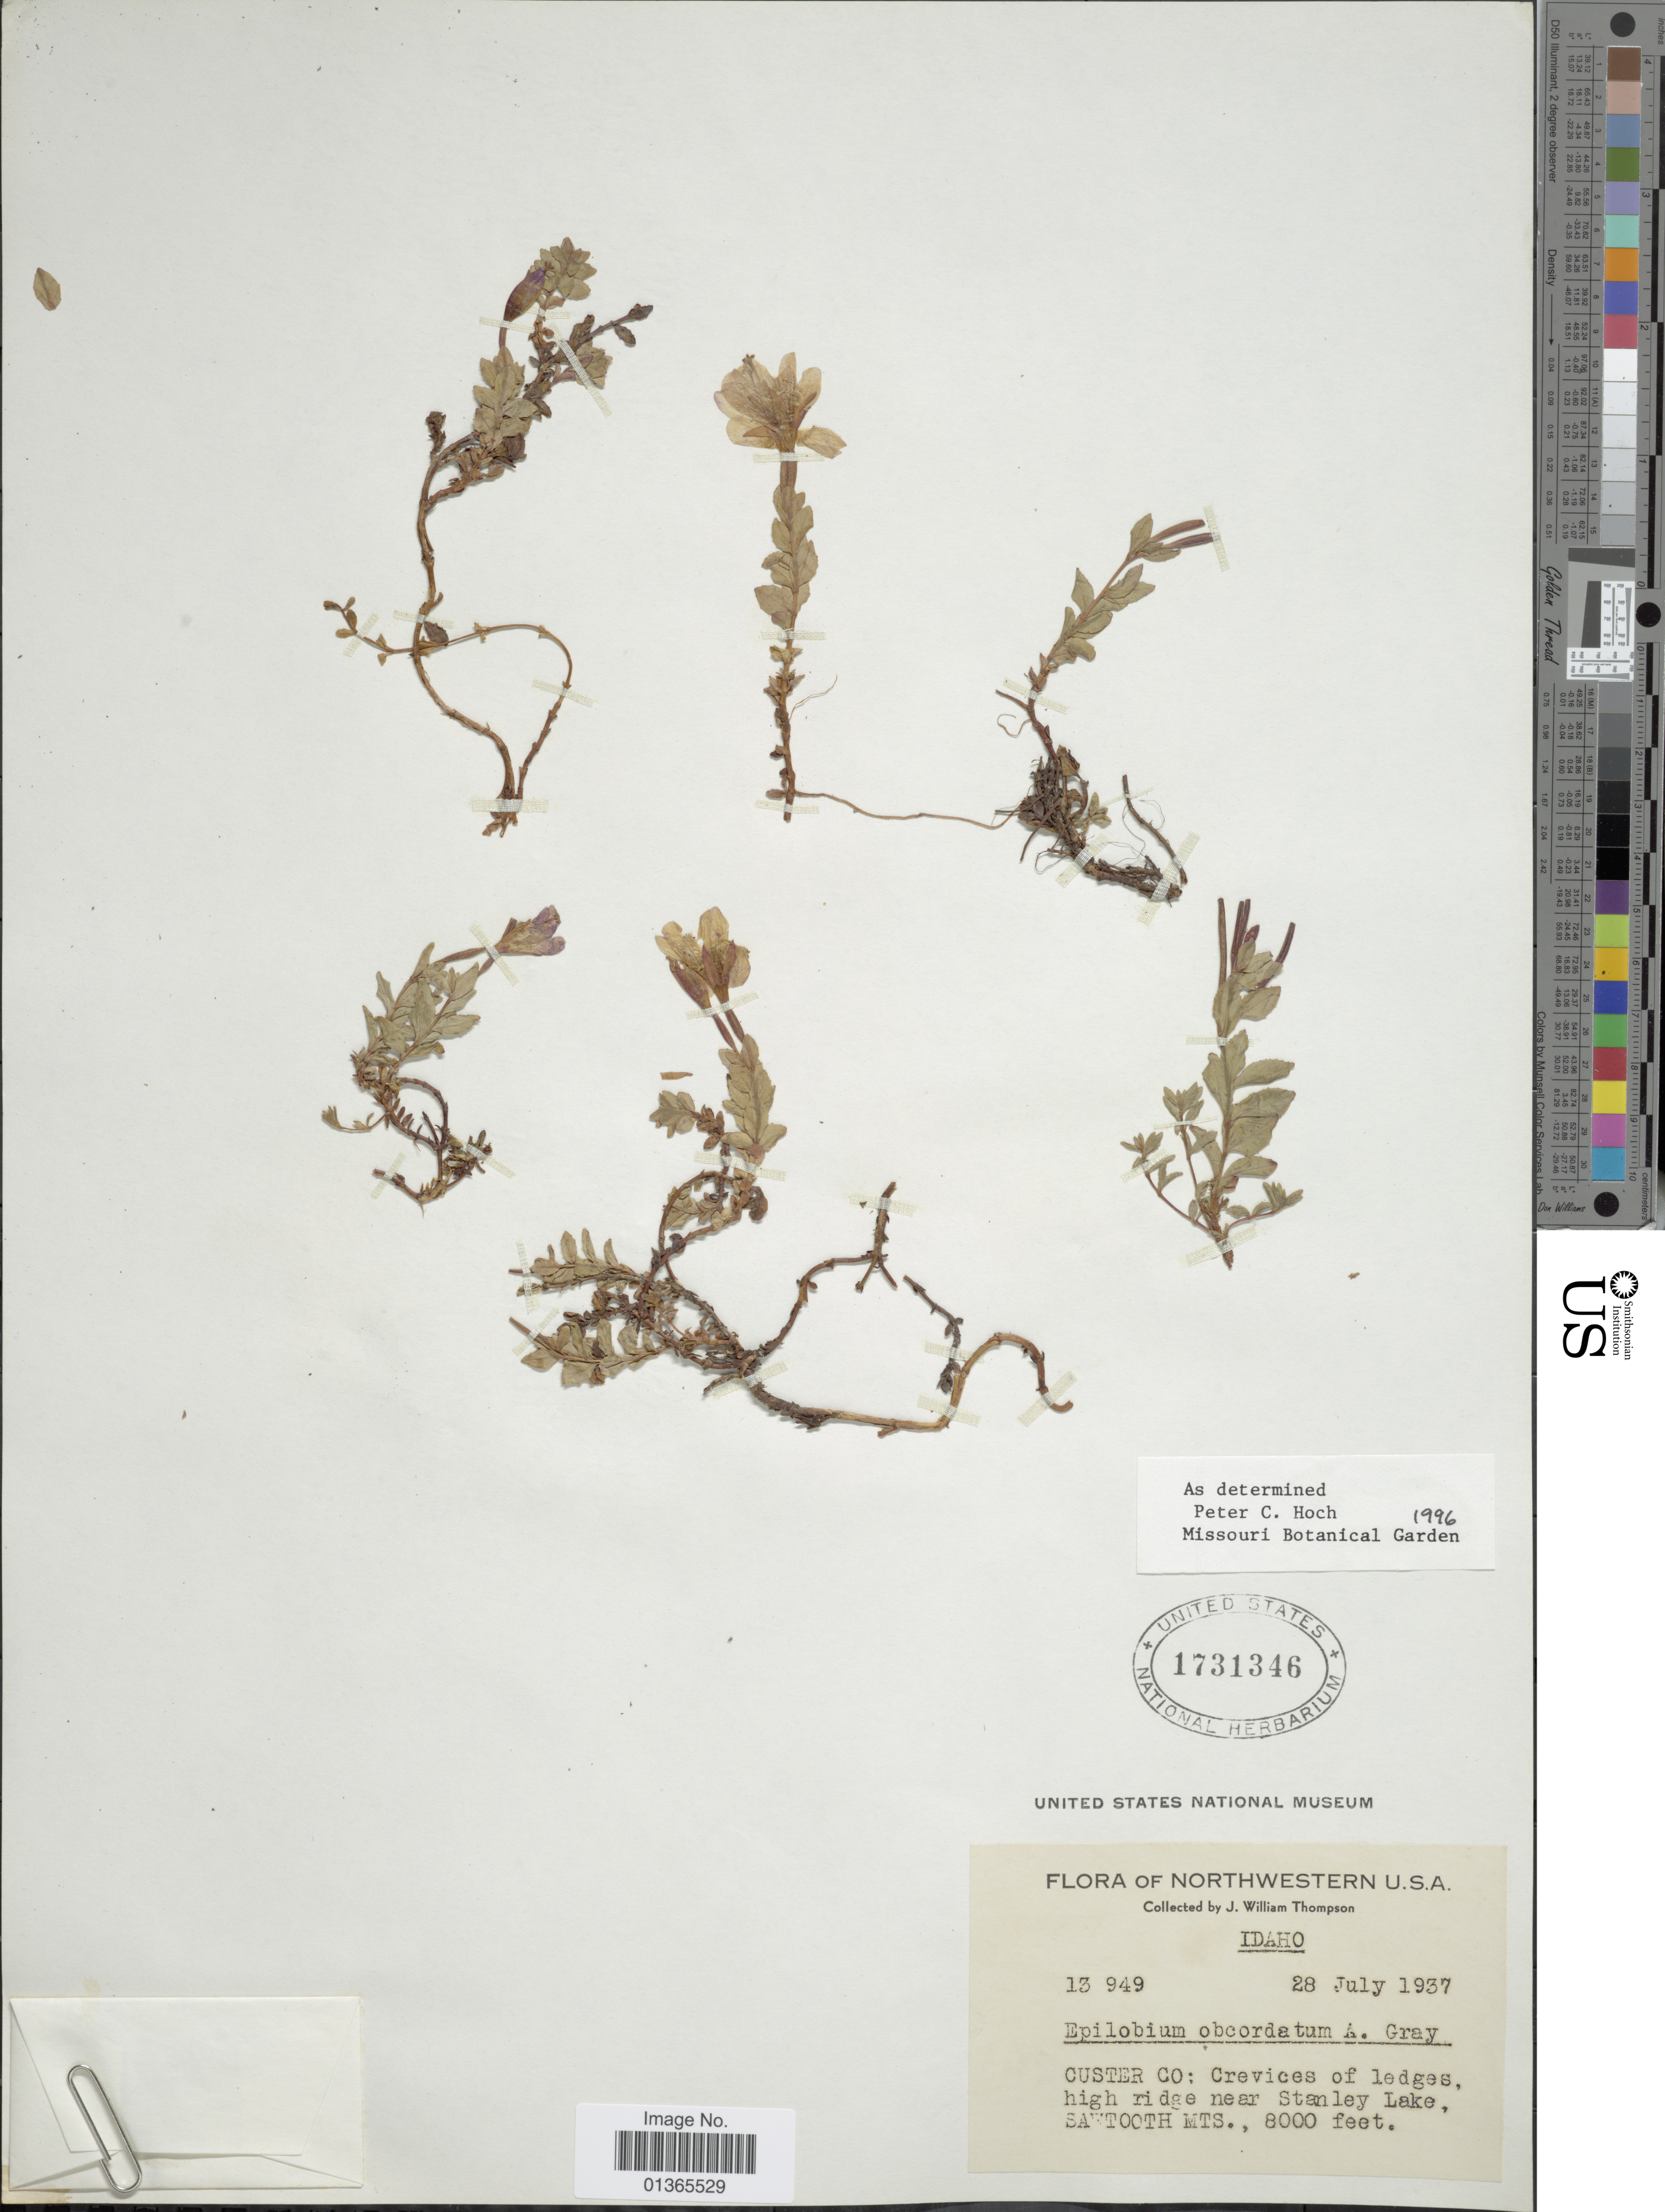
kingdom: Plantae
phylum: Tracheophyta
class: Magnoliopsida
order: Myrtales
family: Onagraceae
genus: Epilobium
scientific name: Epilobium obcordatum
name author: A. Gray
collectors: J. W. Thompson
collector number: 13949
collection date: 1937-07-28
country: United States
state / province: Idaho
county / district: Custer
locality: Crevices of ledges, high ridge near Stanley Lake, Sawtooth Mts.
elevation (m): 2438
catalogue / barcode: US 1731346